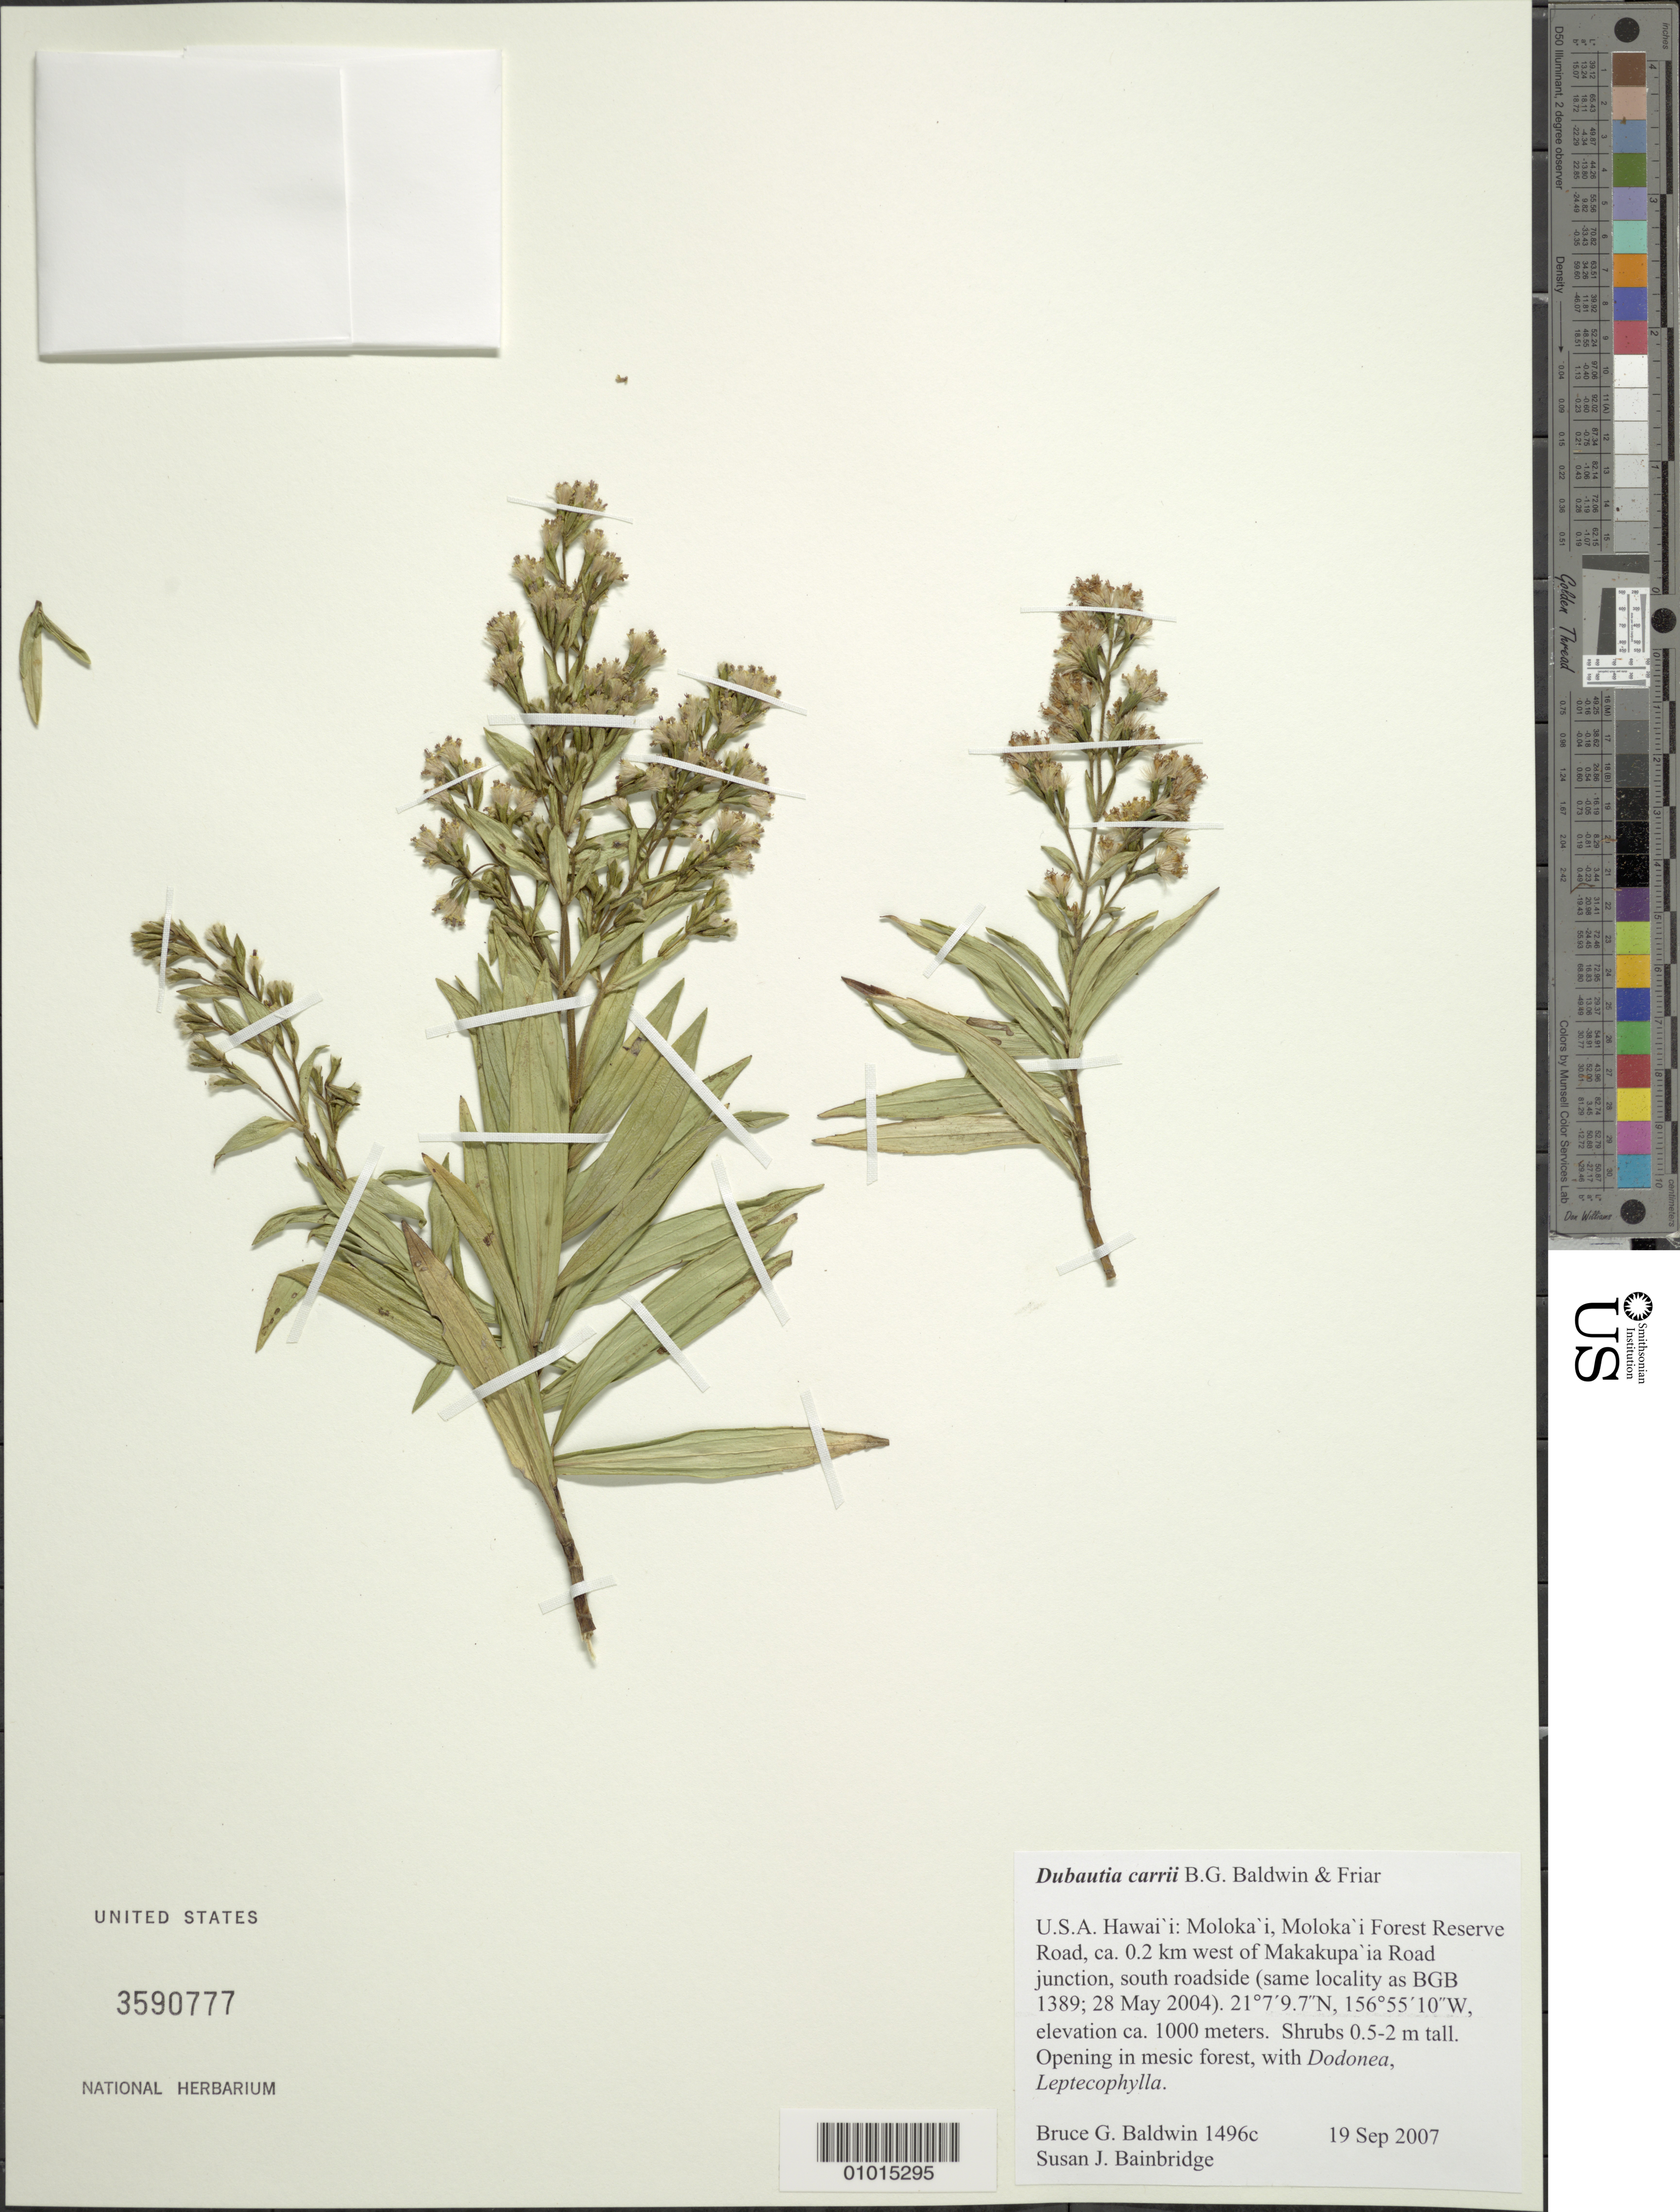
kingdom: Plantae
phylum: Tracheophyta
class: Magnoliopsida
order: Asterales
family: Asteraceae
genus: Dubautia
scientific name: Dubautia carrii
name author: B.G. Baldwin & Friar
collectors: B. Baldwin & S. Bainbridge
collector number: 1496c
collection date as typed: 19 Sep 2007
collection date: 2007-09-19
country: United States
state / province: Hawaii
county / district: Maui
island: Moloka'i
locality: Moloka'I Forest Reserve Road, ca. 0.2 km west of makakupa'ia Road junction, south roadsice (same locality as BGB 1389, 28 May 2004). Opening in mesic forest, with Dodonea, Leptecophylla.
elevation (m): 1000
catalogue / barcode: US 3590777